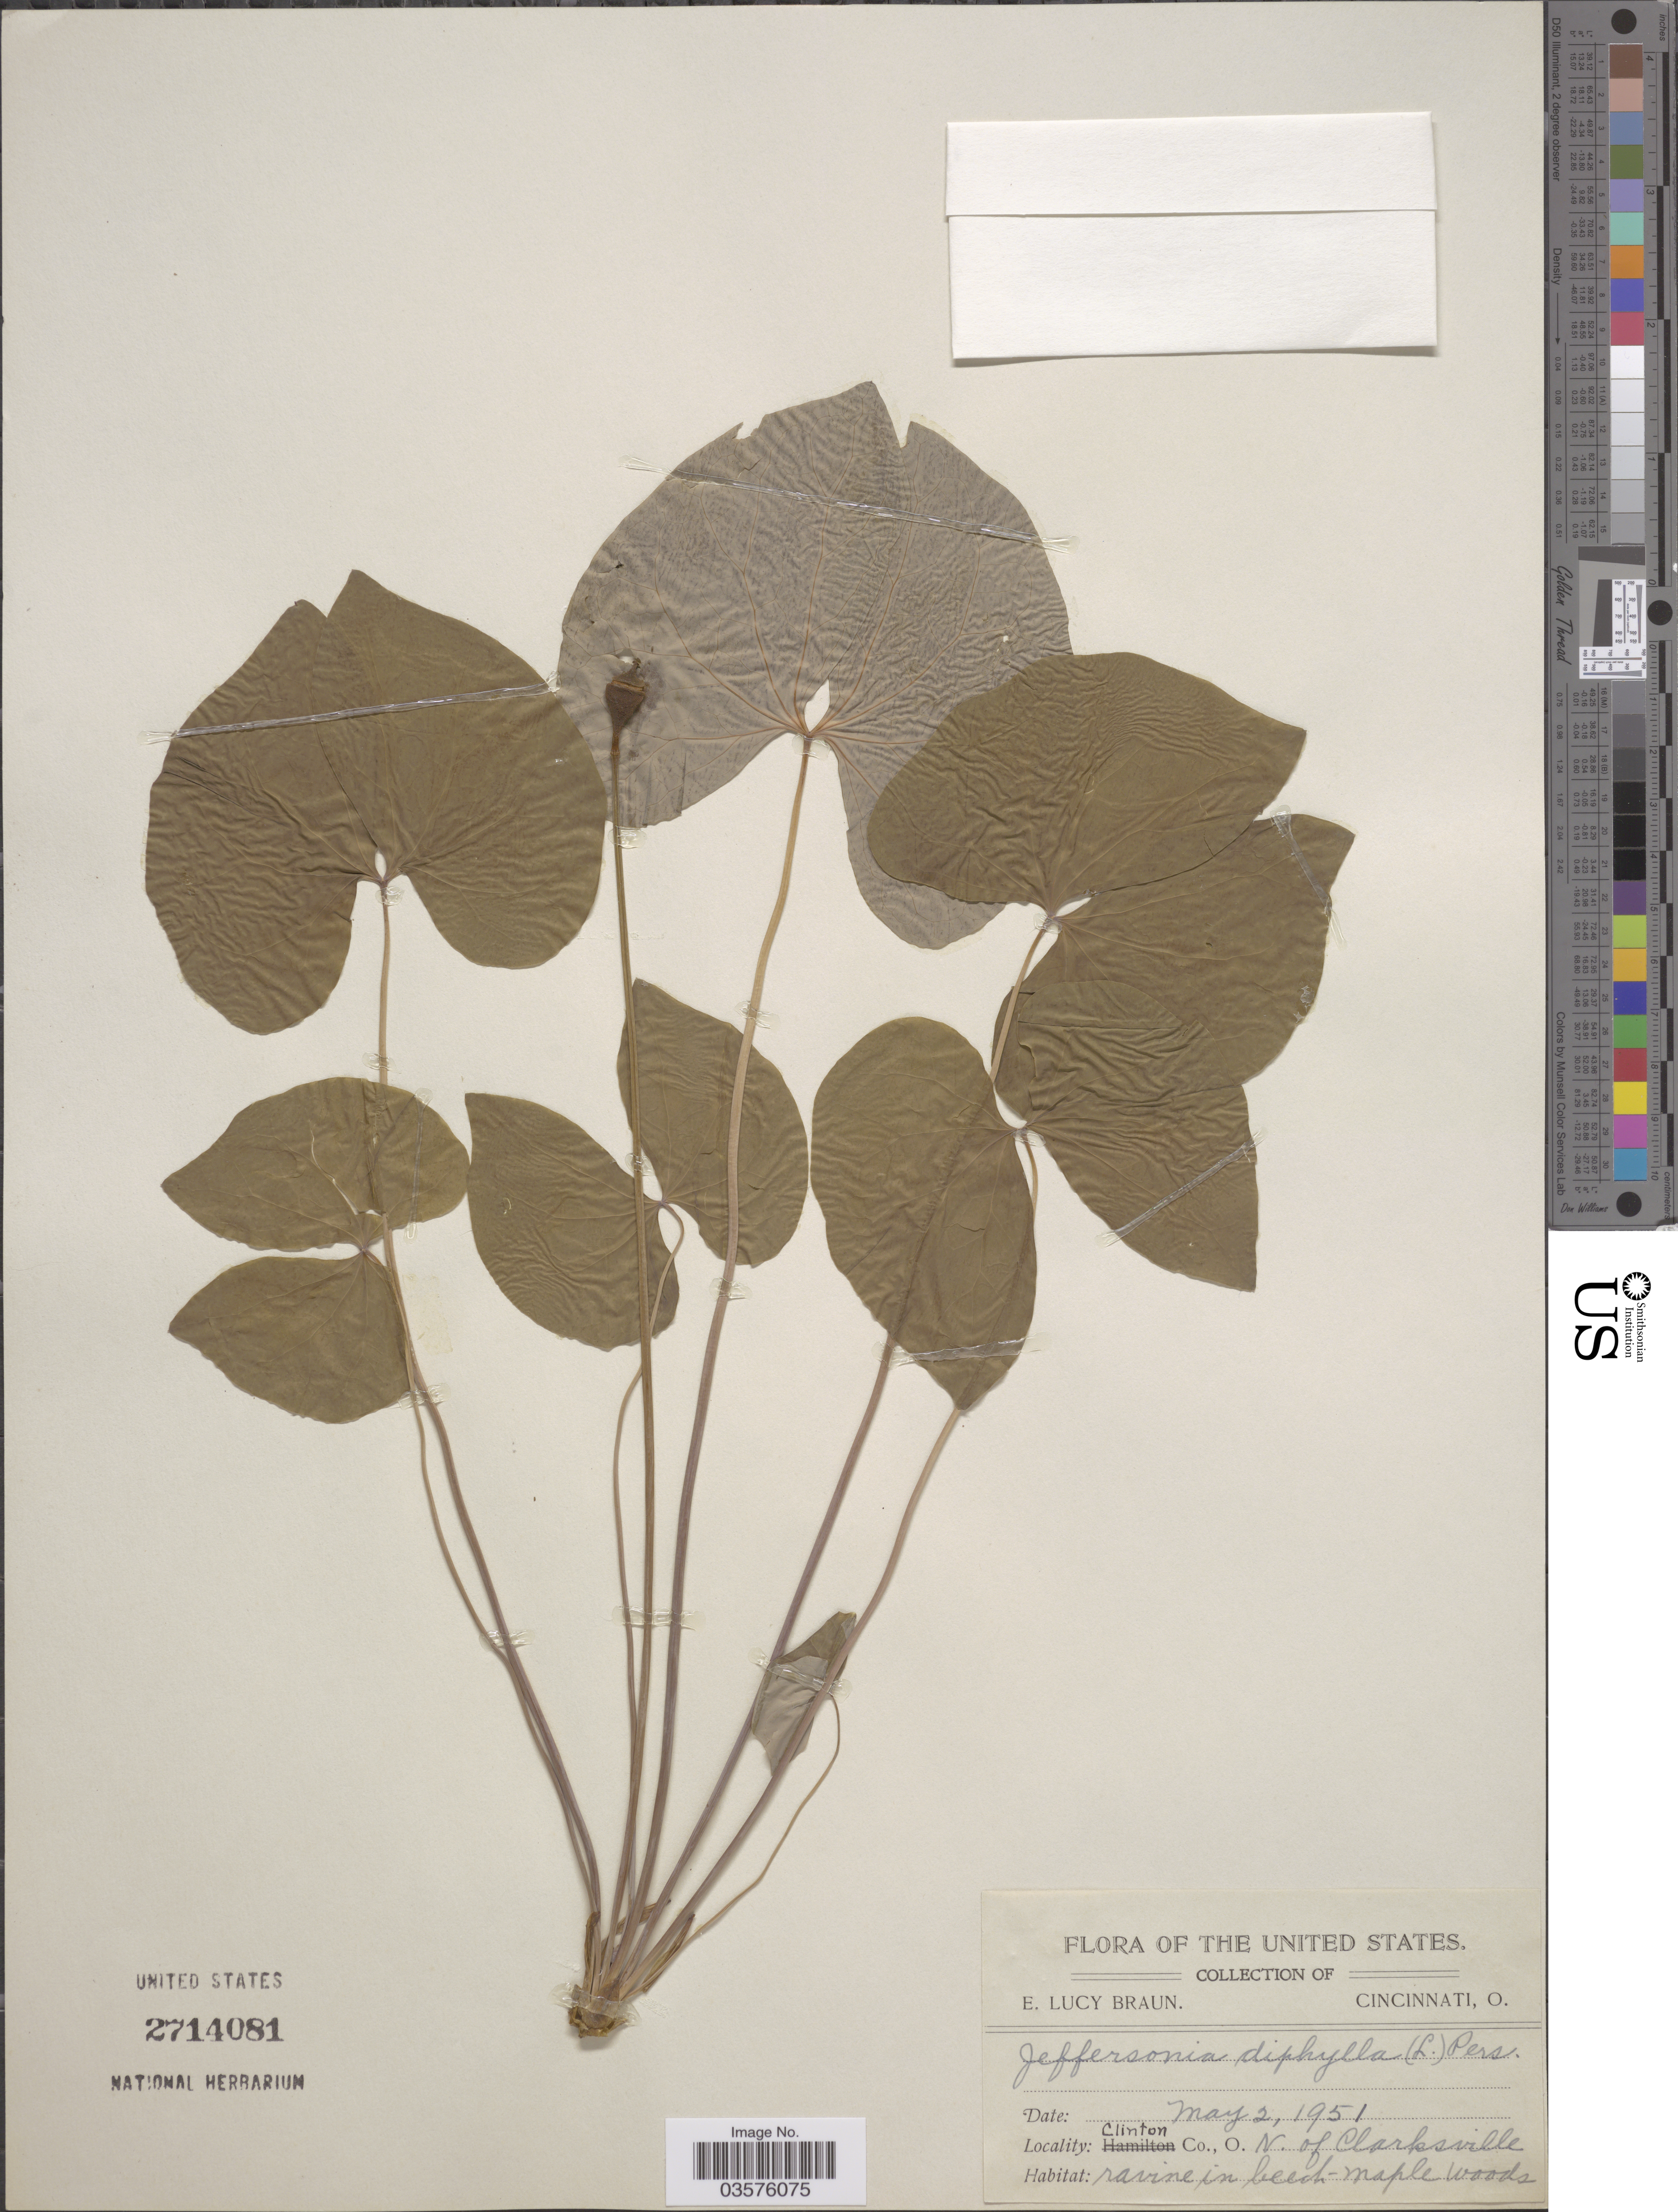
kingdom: Plantae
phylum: Tracheophyta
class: Magnoliopsida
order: Ranunculales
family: Berberidaceae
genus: Jeffersonia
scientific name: Jeffersonia diphylla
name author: (L.) Pers.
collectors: E. L. Braun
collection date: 1951-05-02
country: United States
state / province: Ohio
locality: Clinton Co. N. of Clarksville.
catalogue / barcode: US 2714081